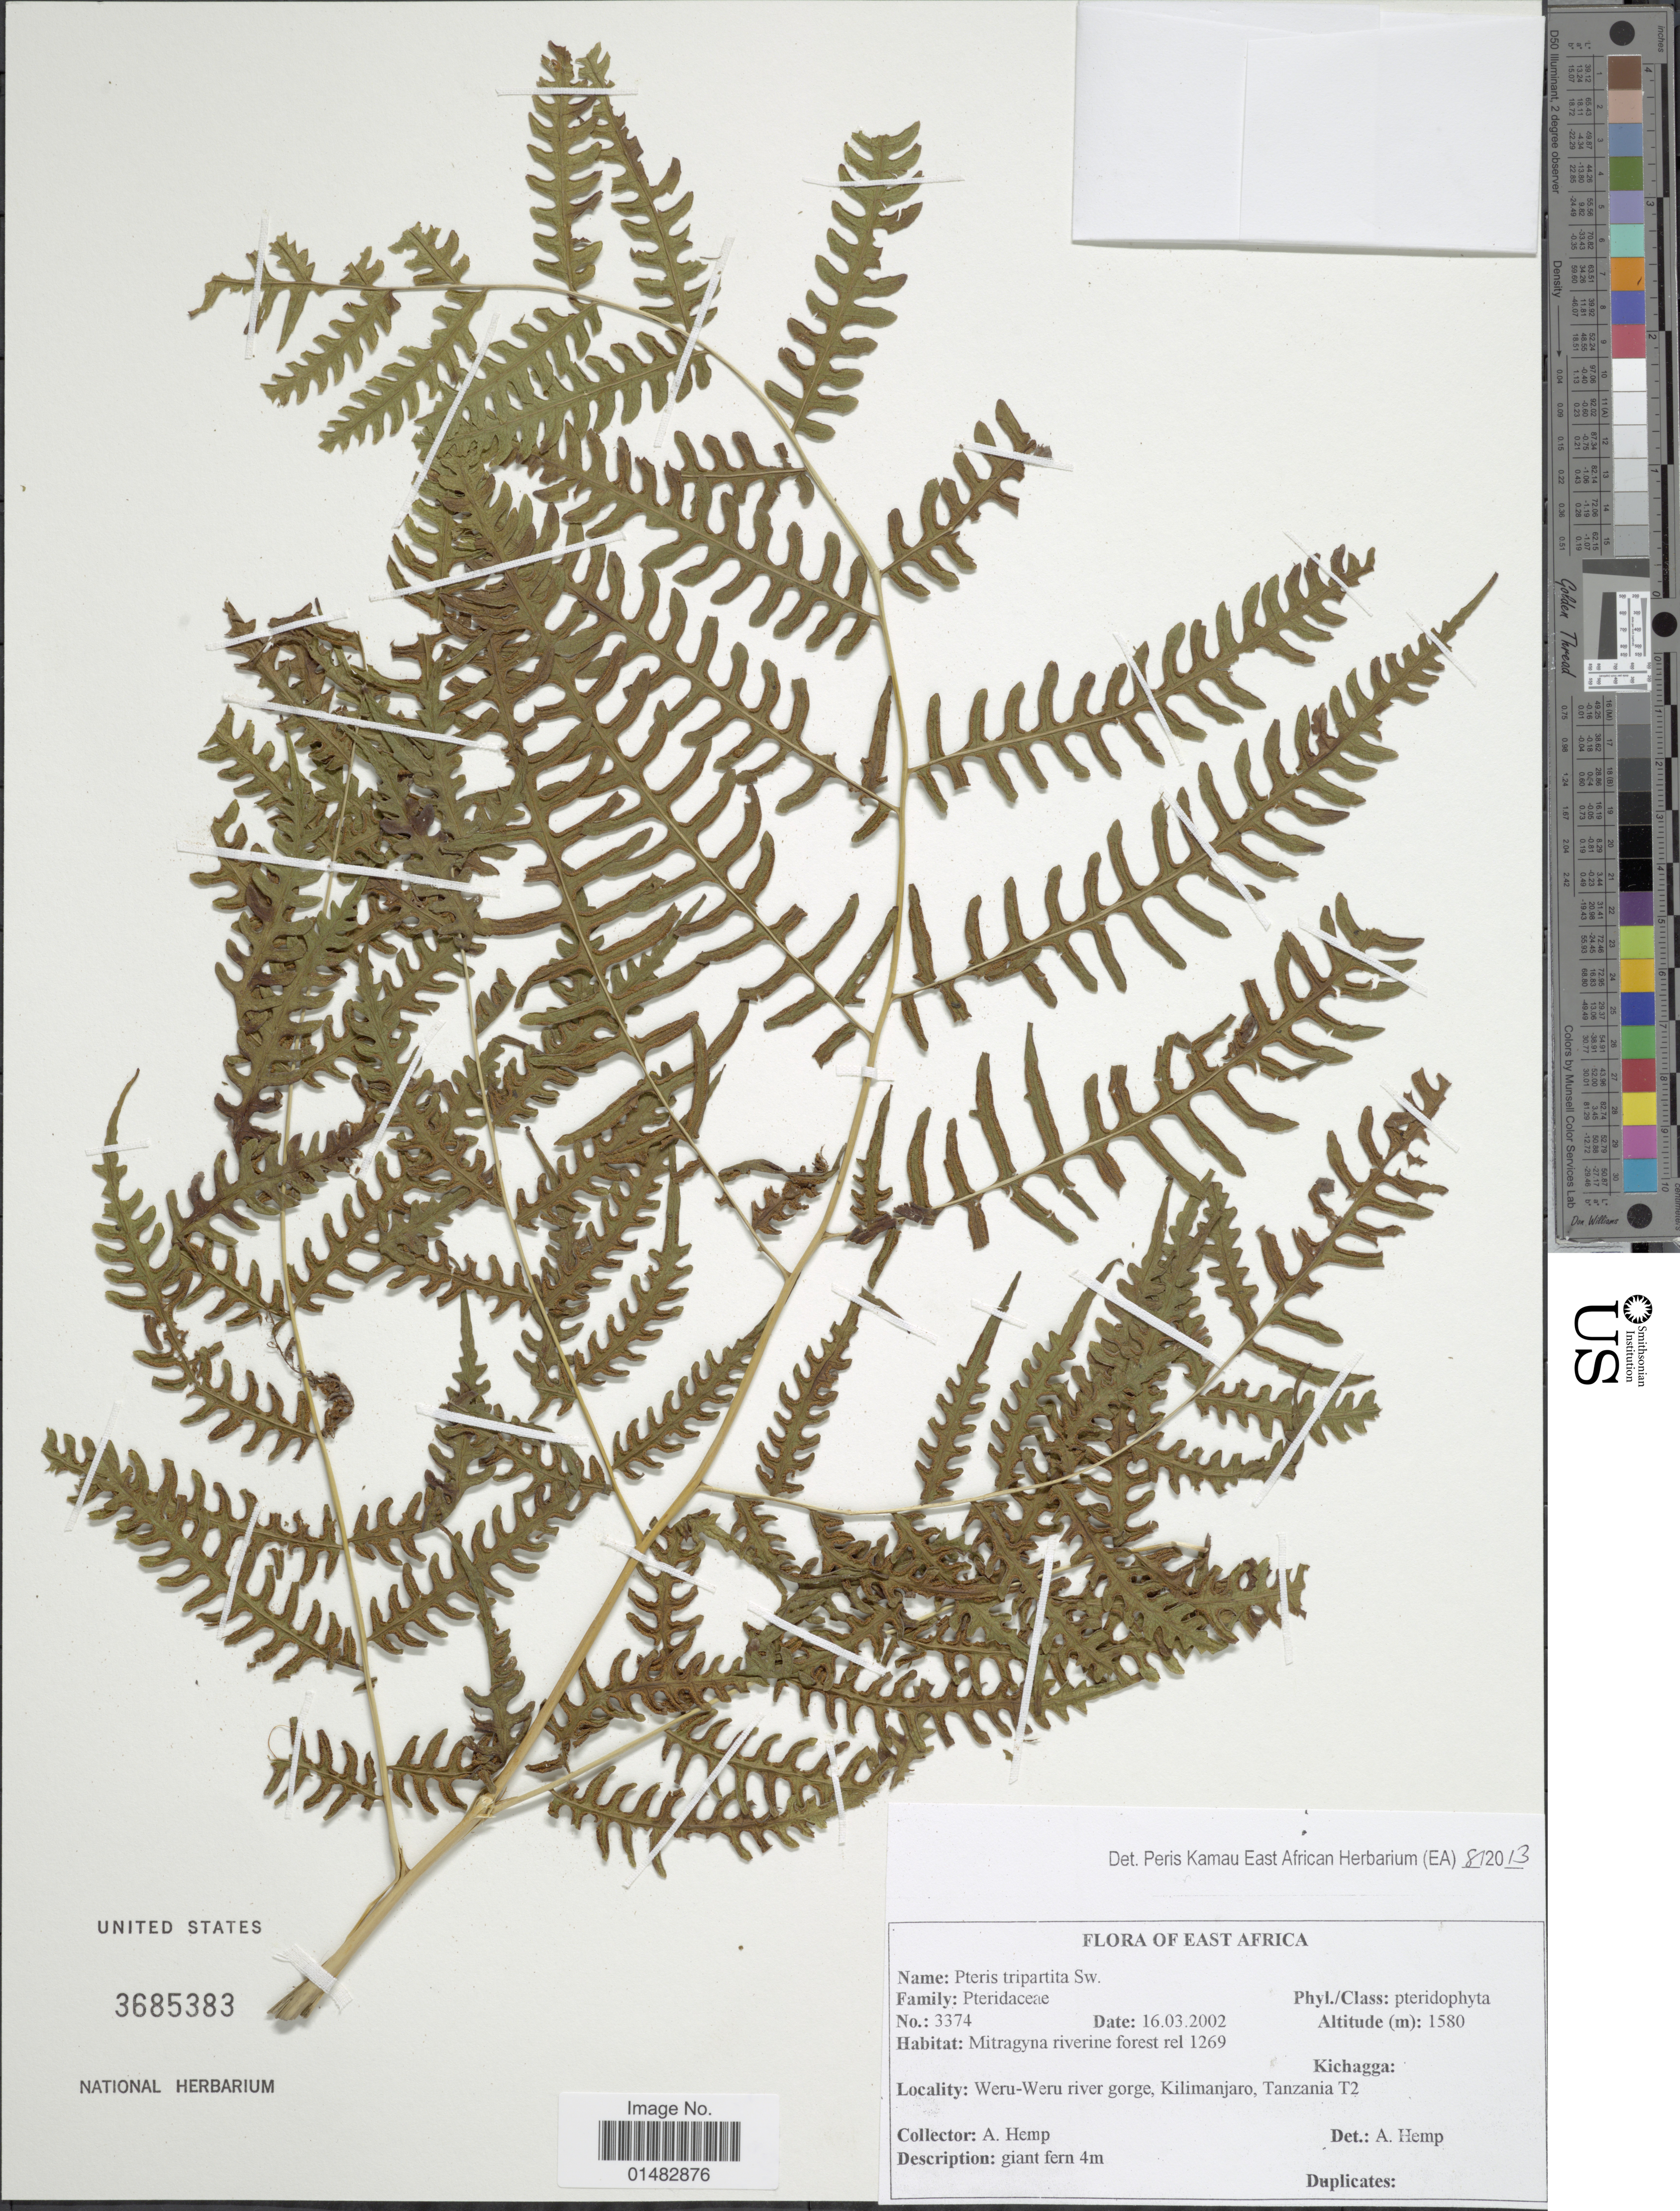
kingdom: Plantae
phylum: Tracheophyta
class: Polypodiopsida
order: Polypodiales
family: Pteridaceae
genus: Pteris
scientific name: Pteris tripartita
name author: Sw.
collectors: A. Hemp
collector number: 3374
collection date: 2002-03-16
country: Tanzania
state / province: Kilimanjaro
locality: Wer-Weru river gorge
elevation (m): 1580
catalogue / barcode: US 3685383